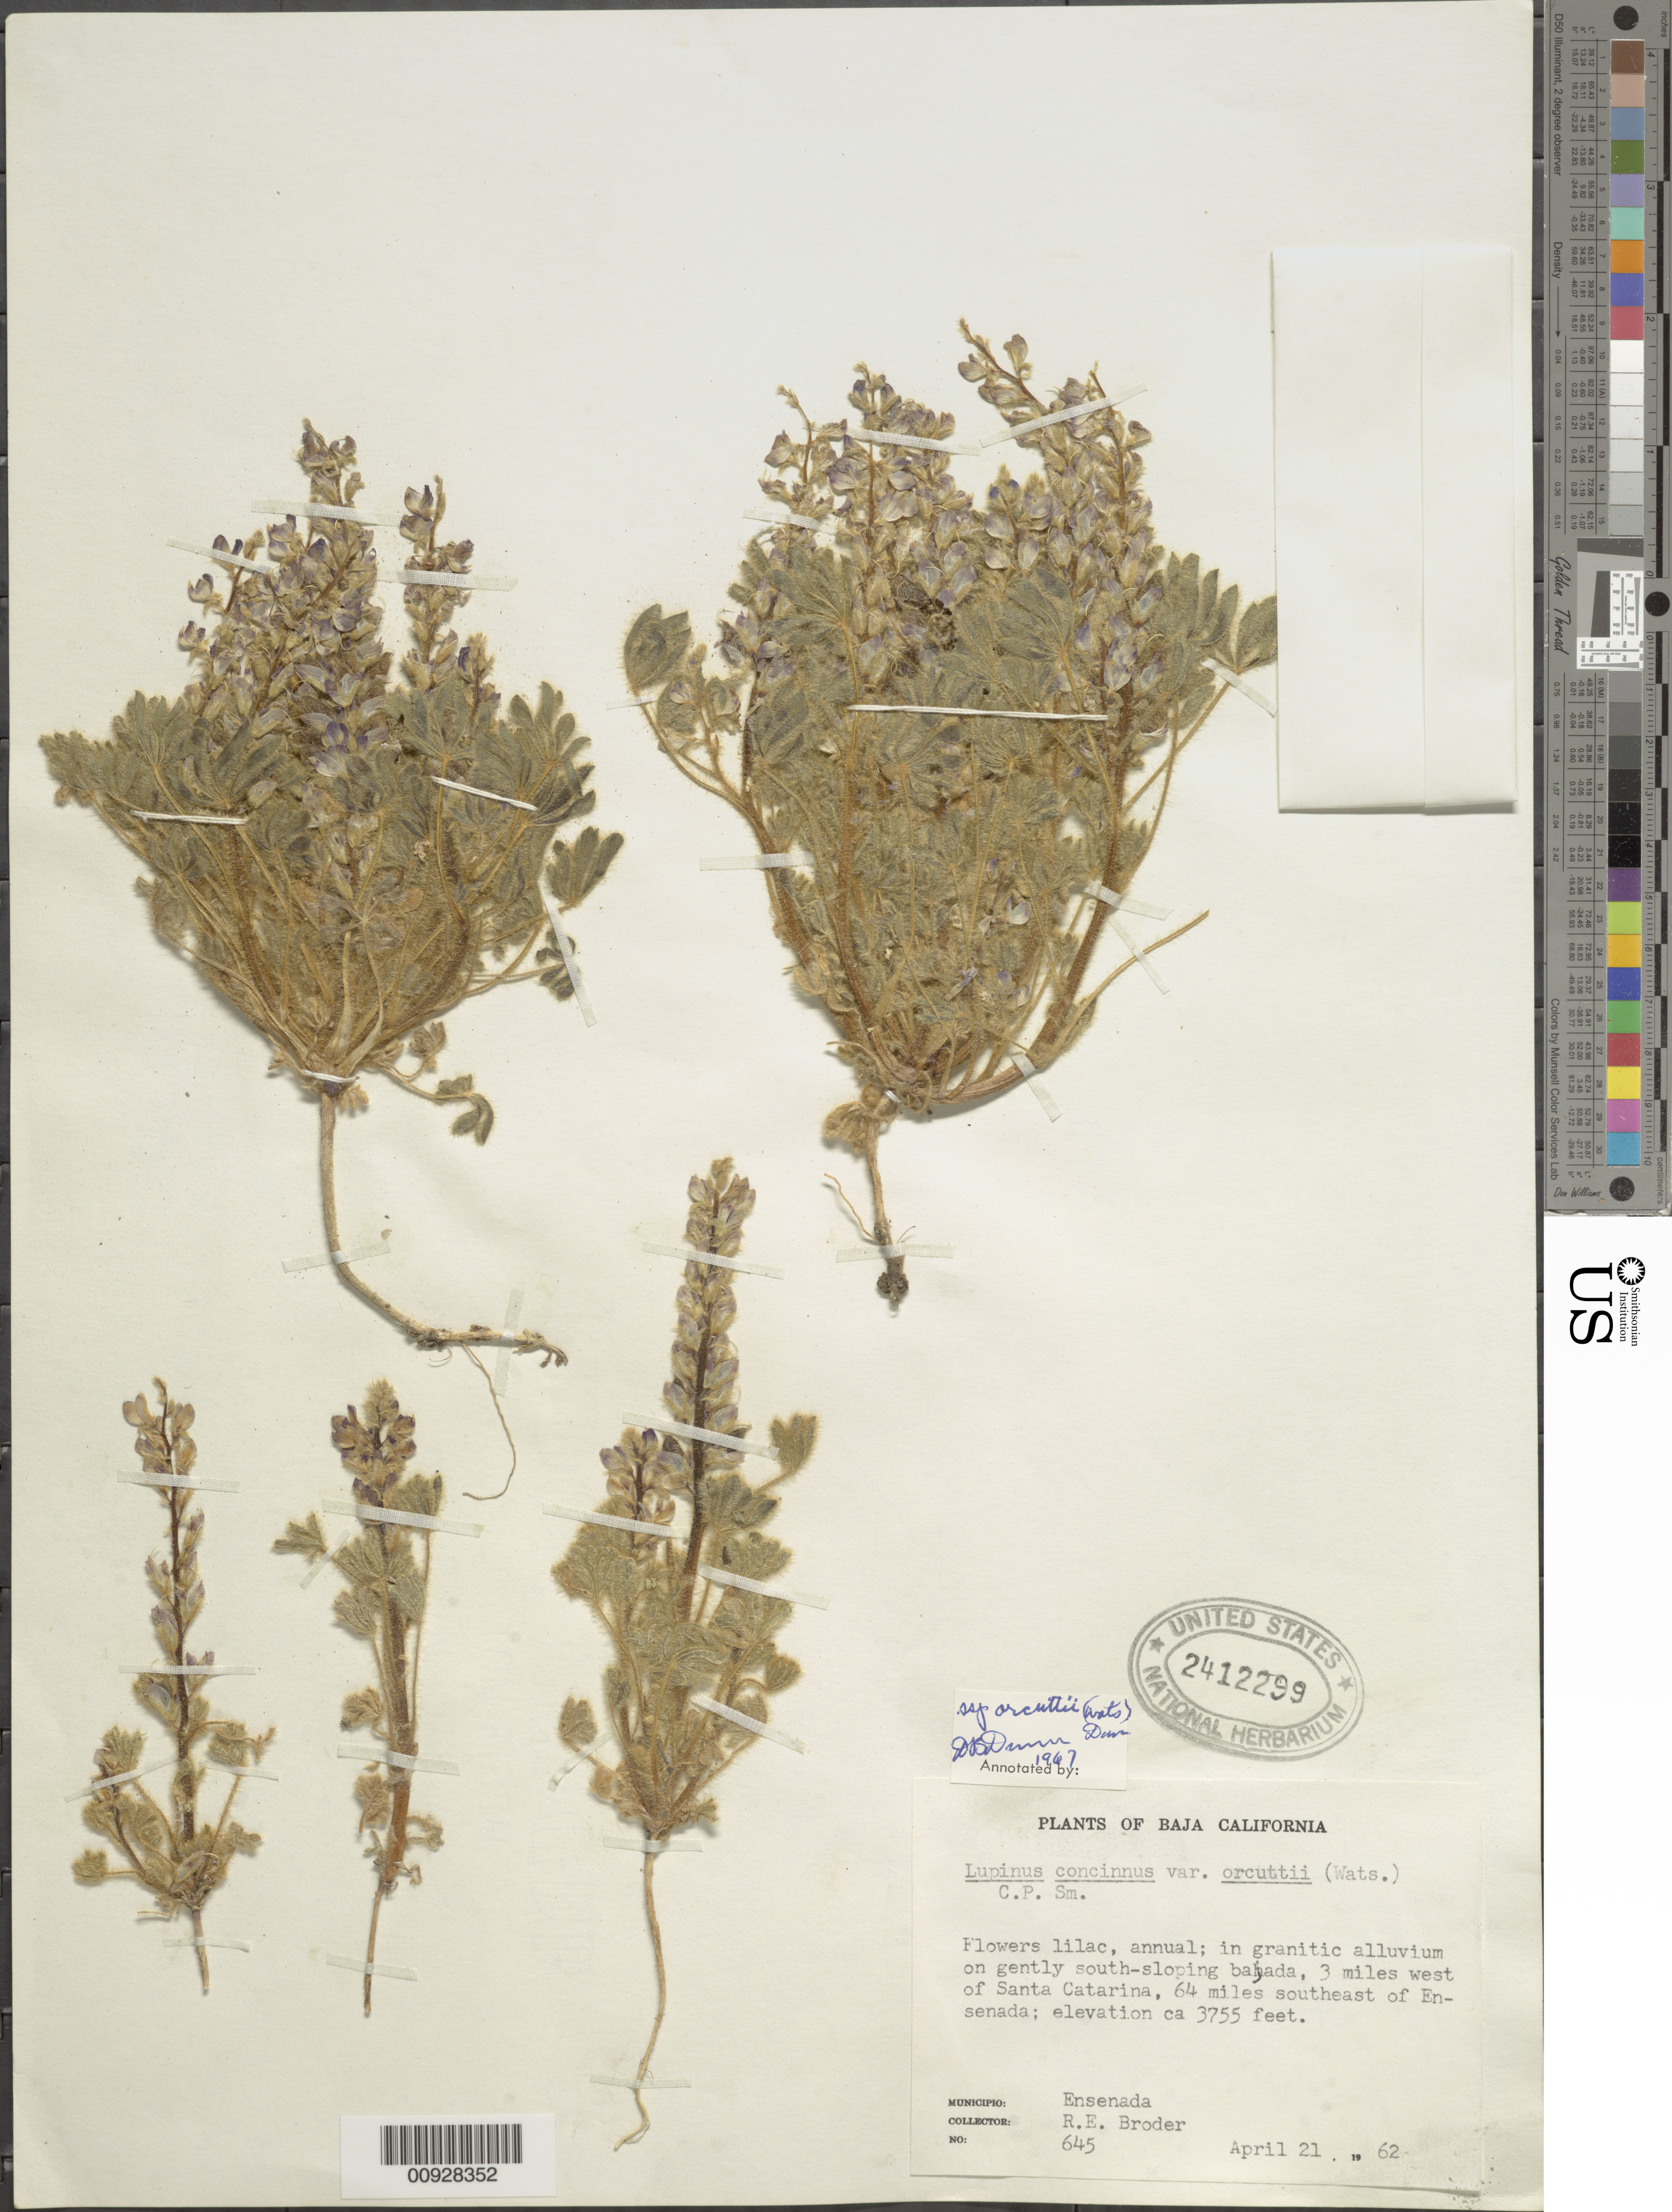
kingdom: Plantae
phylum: Tracheophyta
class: Magnoliopsida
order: Fabales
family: Fabaceae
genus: Lupinus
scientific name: Lupinus concinnus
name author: J. Agardh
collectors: R. Broder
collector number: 645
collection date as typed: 21 Apr 1962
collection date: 1962-04-21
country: Mexico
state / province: Baja California Norte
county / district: Ensenada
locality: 3 miles west of Santa Catarina, 64 miles southeast of Ensenada. Municipio Ensenada, Baja California.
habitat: In granitic alluvium on gently south-sloping bajada.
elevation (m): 1145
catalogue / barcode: US 2412299